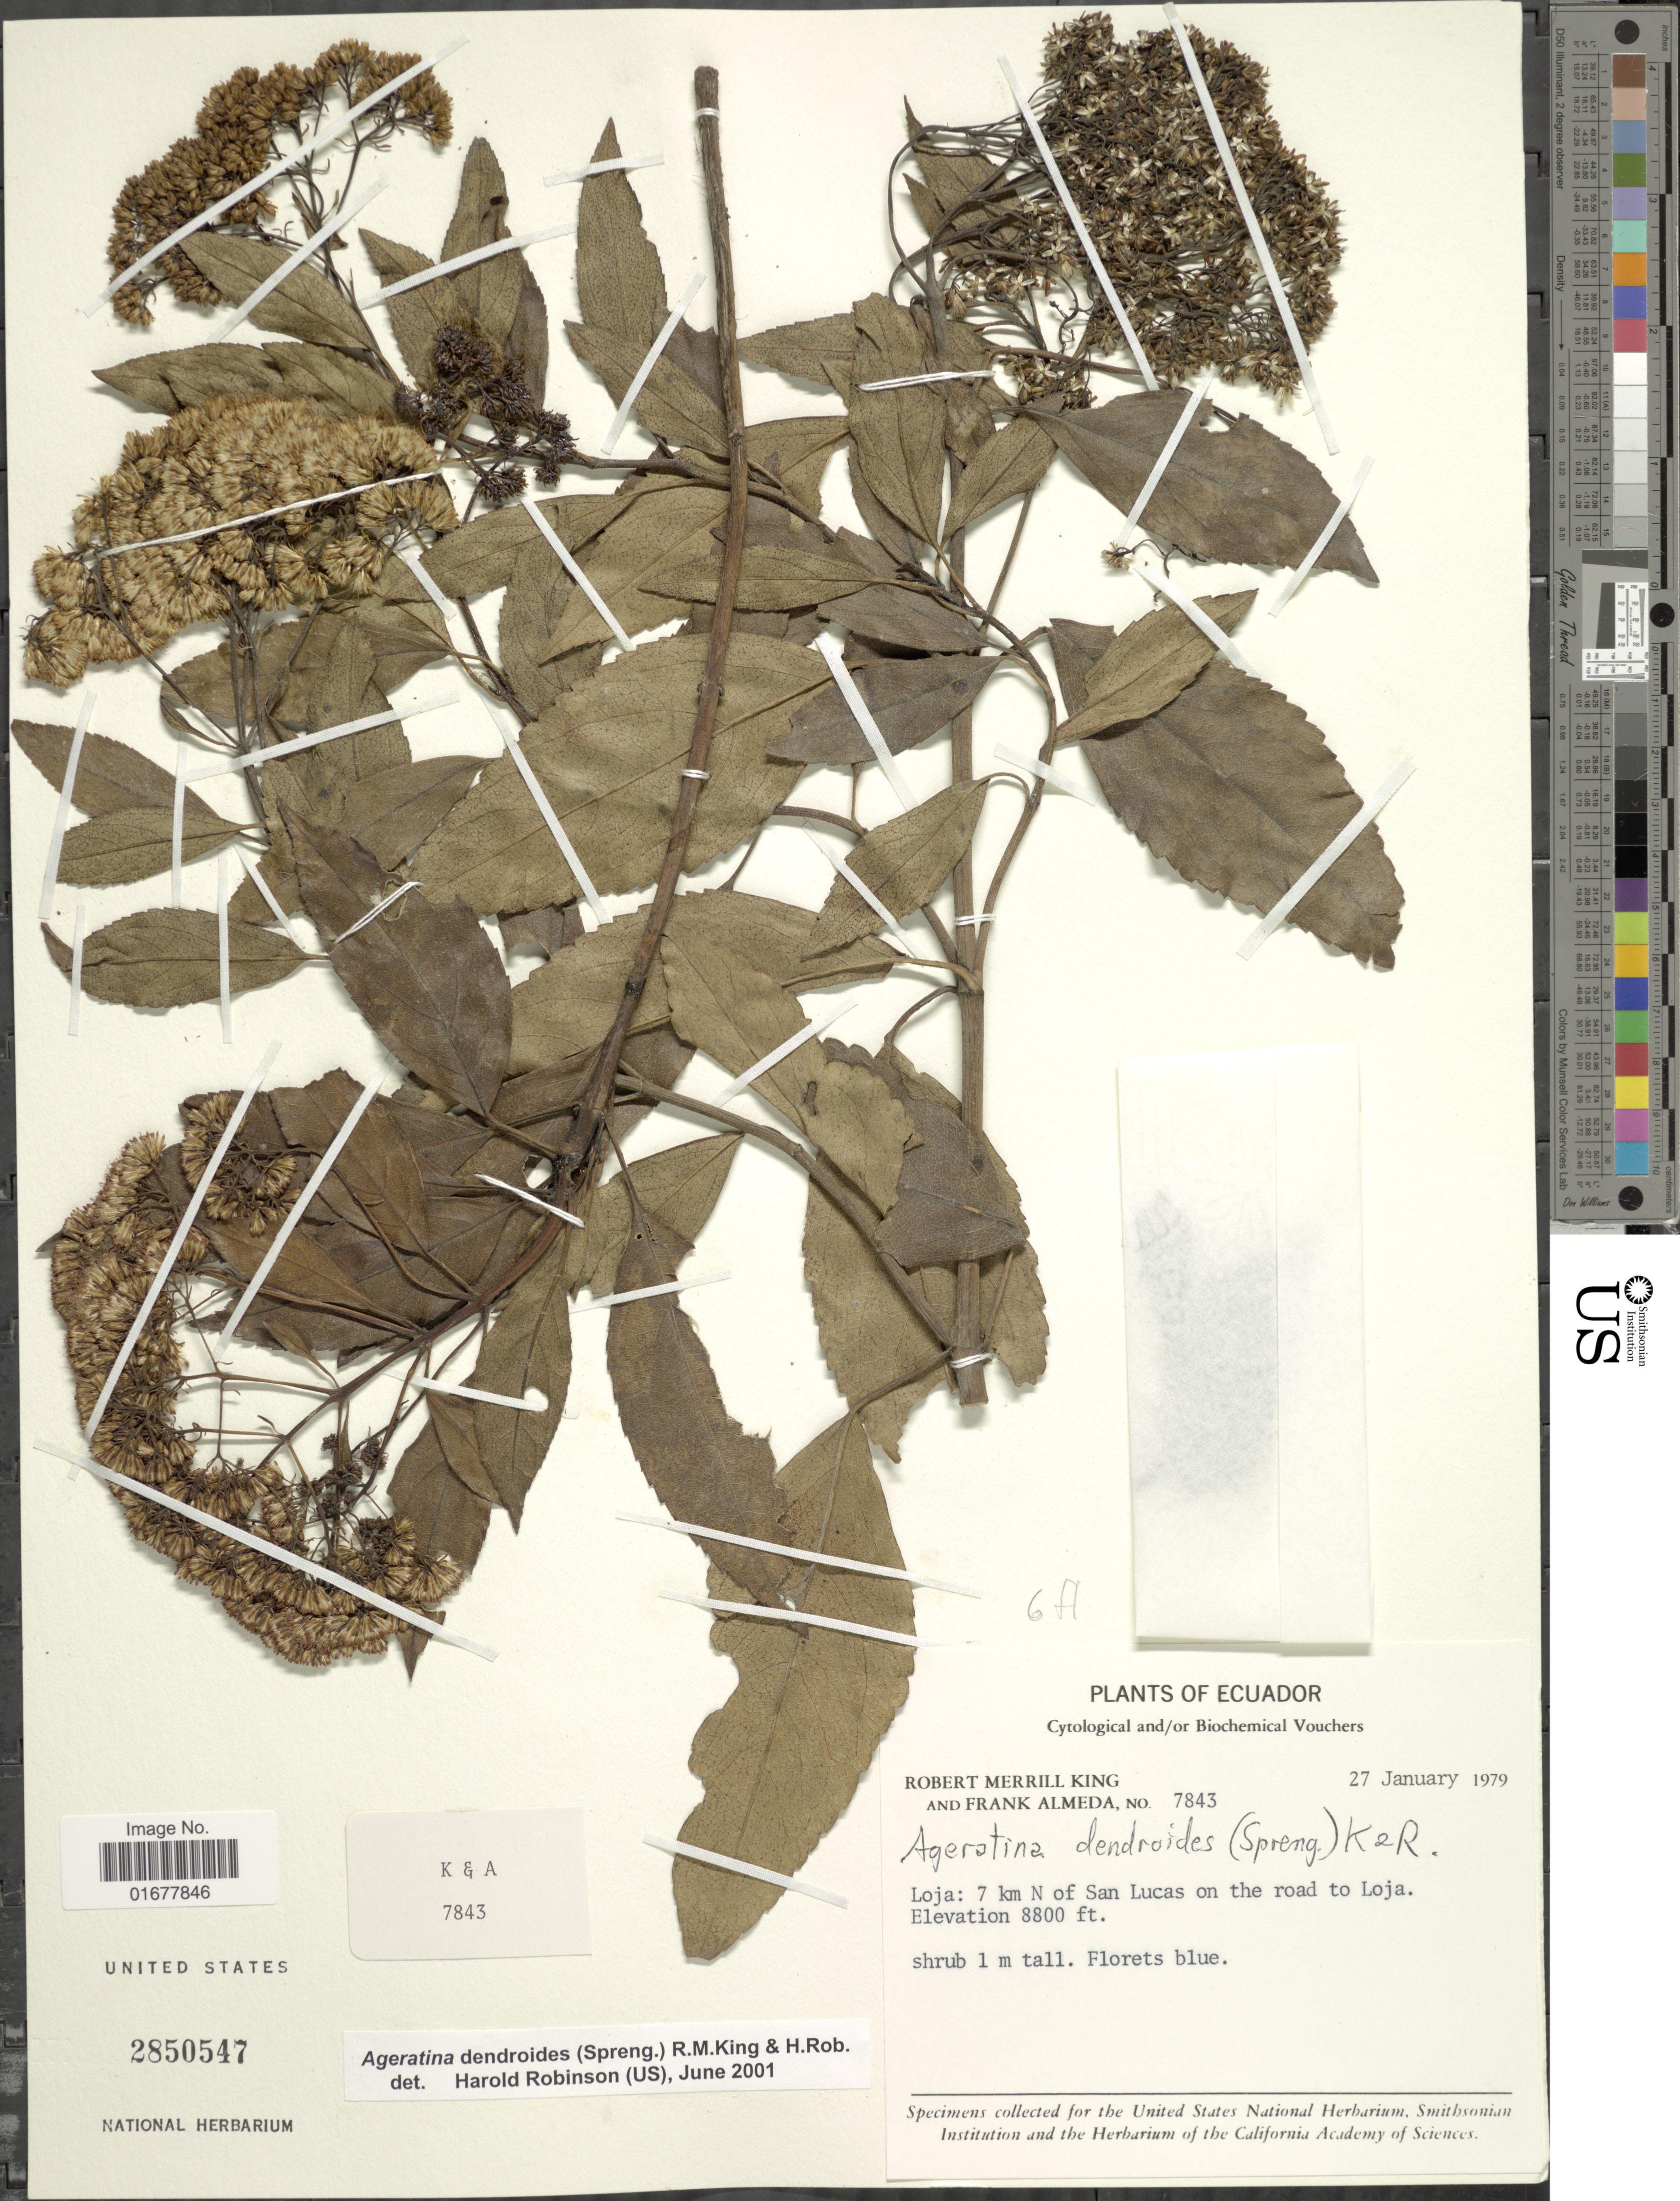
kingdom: Plantae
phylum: Tracheophyta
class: Magnoliopsida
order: Asterales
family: Asteraceae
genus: Ageratina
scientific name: Ageratina dendroides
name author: (Spreng.) R.M. King & H. Rob.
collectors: R. M. King & F. Almeda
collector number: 7843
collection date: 1979-01-27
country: Ecuador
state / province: Loja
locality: Loja: 7 km N of San Lucas on the road to Loja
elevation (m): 2682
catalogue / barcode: US 2850547